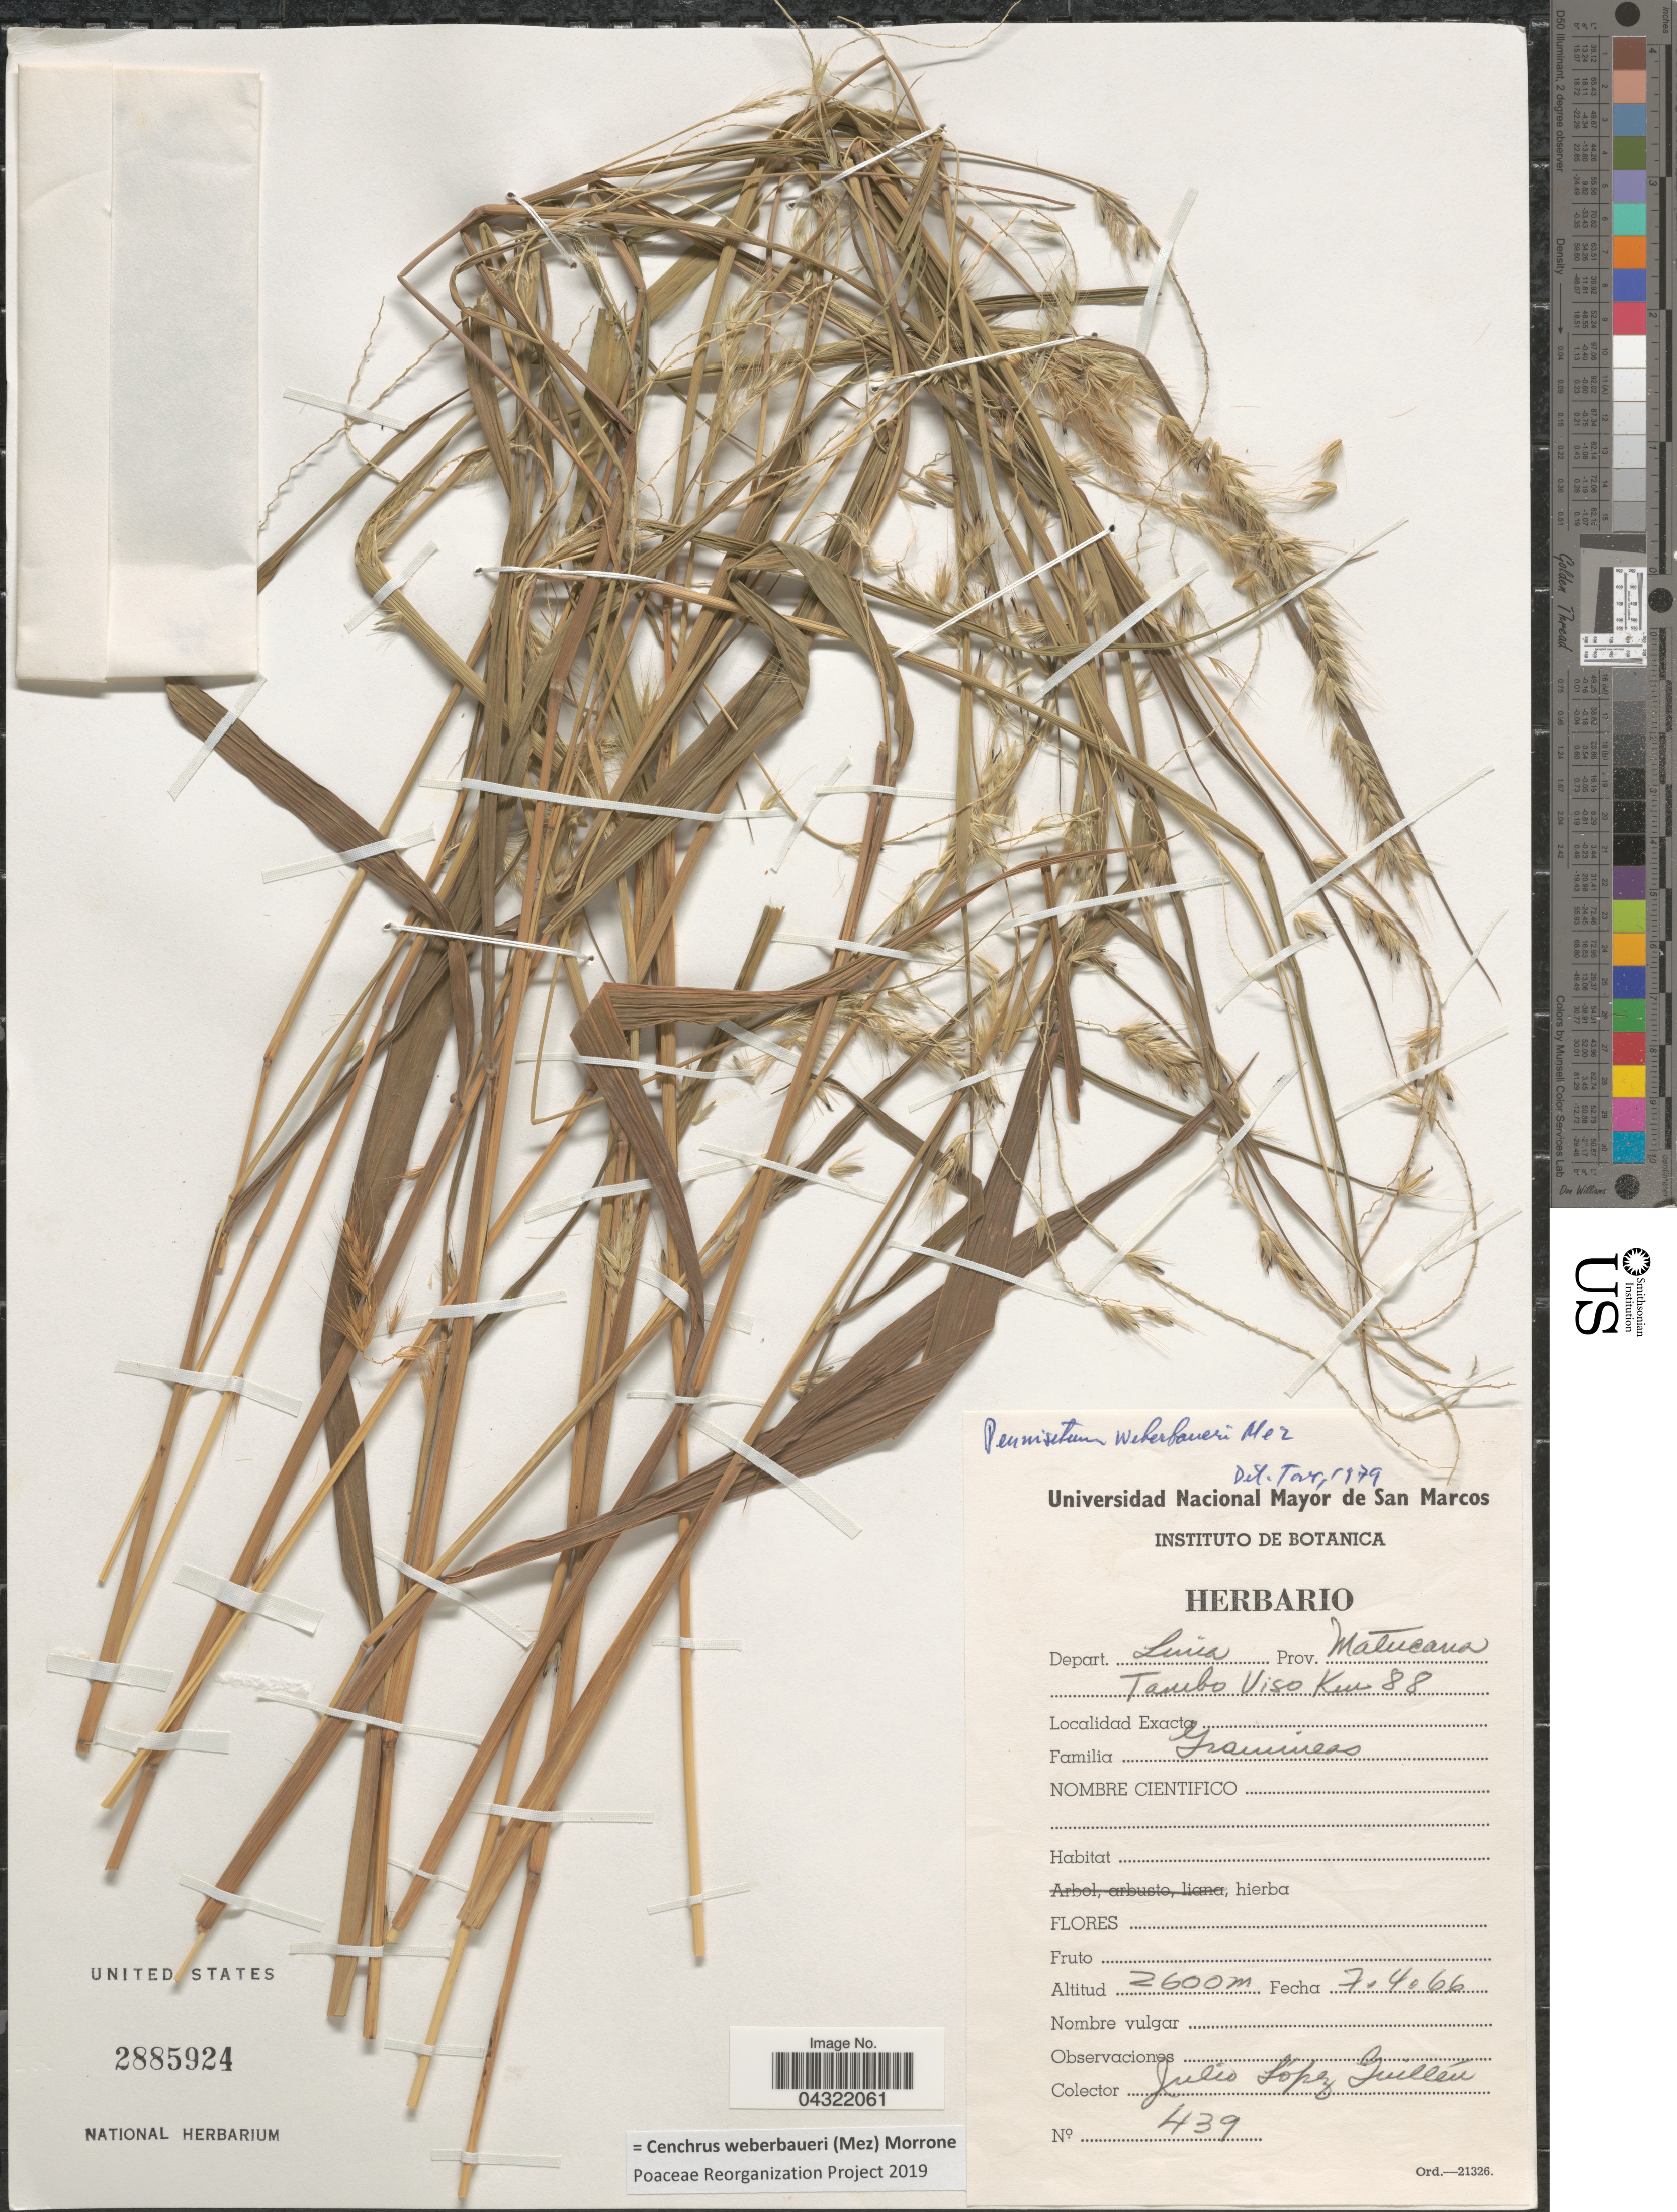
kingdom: Plantae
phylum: Tracheophyta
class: Liliopsida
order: Poales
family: Poaceae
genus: Cenchrus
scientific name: Cenchrus weberbaueri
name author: (Mez) Morrone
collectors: J. López Guillén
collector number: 439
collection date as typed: Transcribed d/m/y: 7/4/66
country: Peru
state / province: Lima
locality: Depart. Lima. Prov. Matucana. Tambo Viso Km 88.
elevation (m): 2600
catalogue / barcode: US 2885924